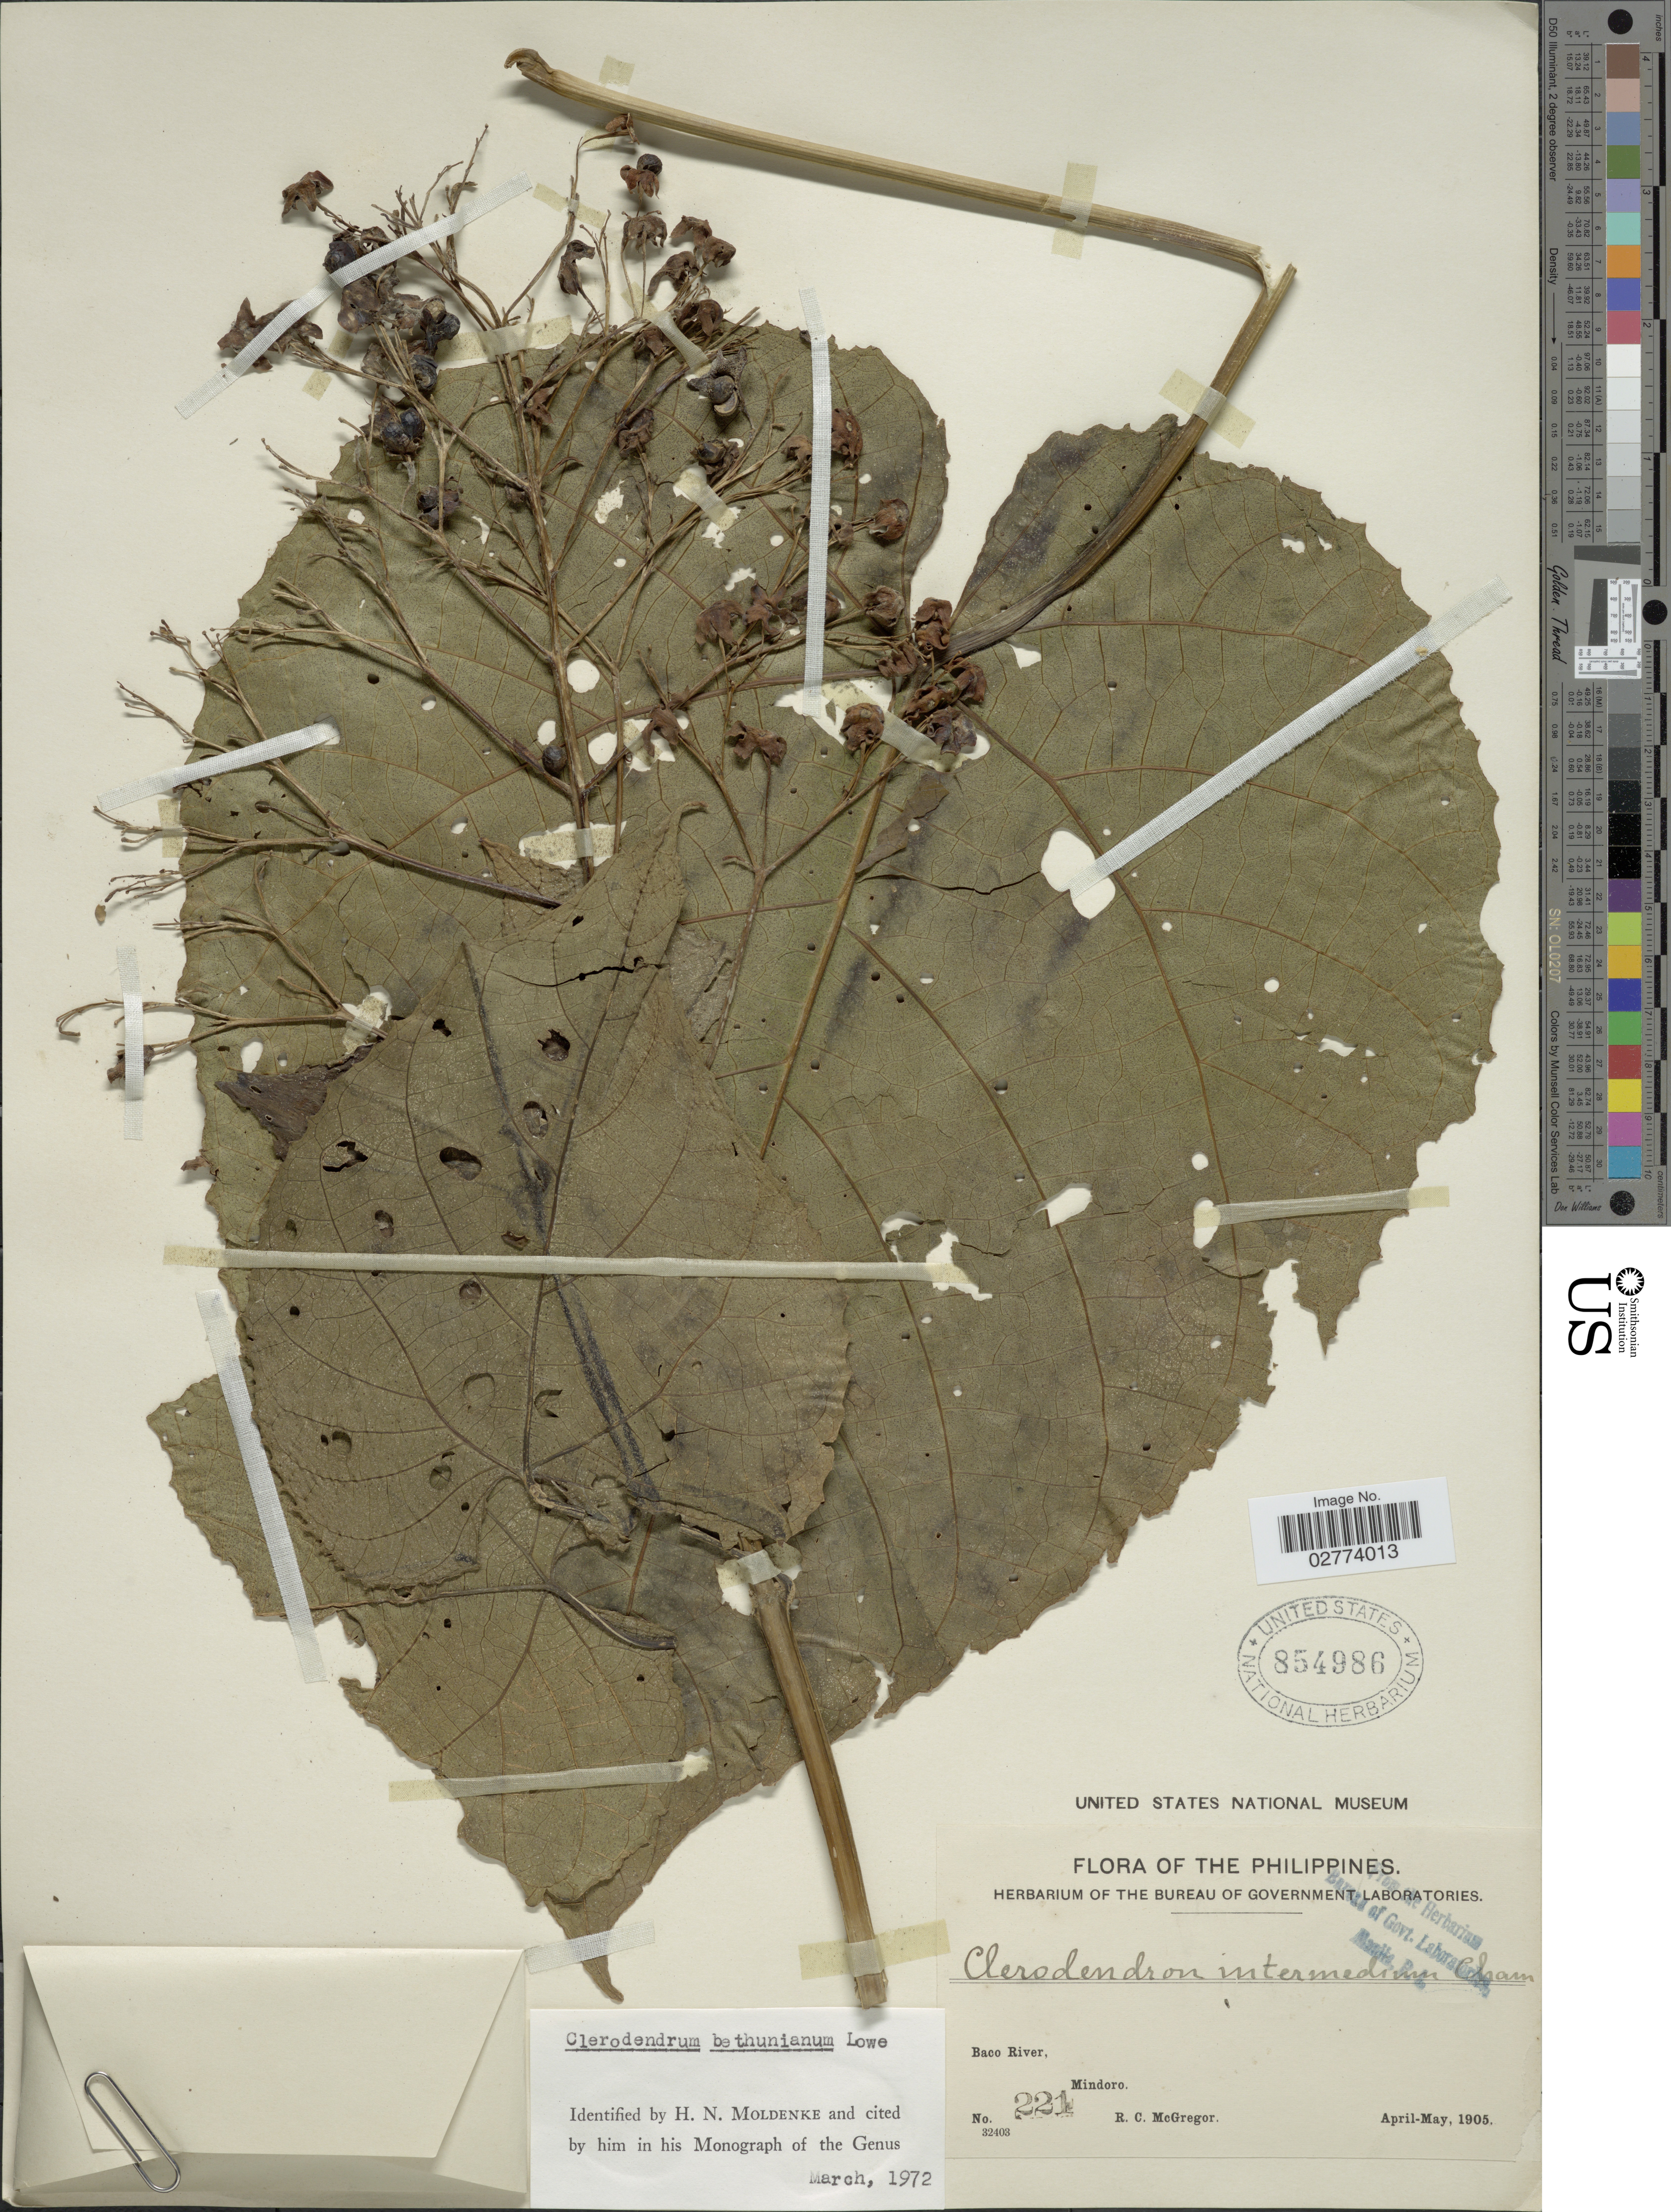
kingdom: Plantae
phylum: Tracheophyta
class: Magnoliopsida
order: Lamiales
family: Lamiaceae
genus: Clerodendrum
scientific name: Clerodendrum bethuneanum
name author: H. Low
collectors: R. C. McGregor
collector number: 221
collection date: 1905-04/1905-05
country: Philippines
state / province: Mimaropa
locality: Baco River, Mindoro.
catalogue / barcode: US 854986